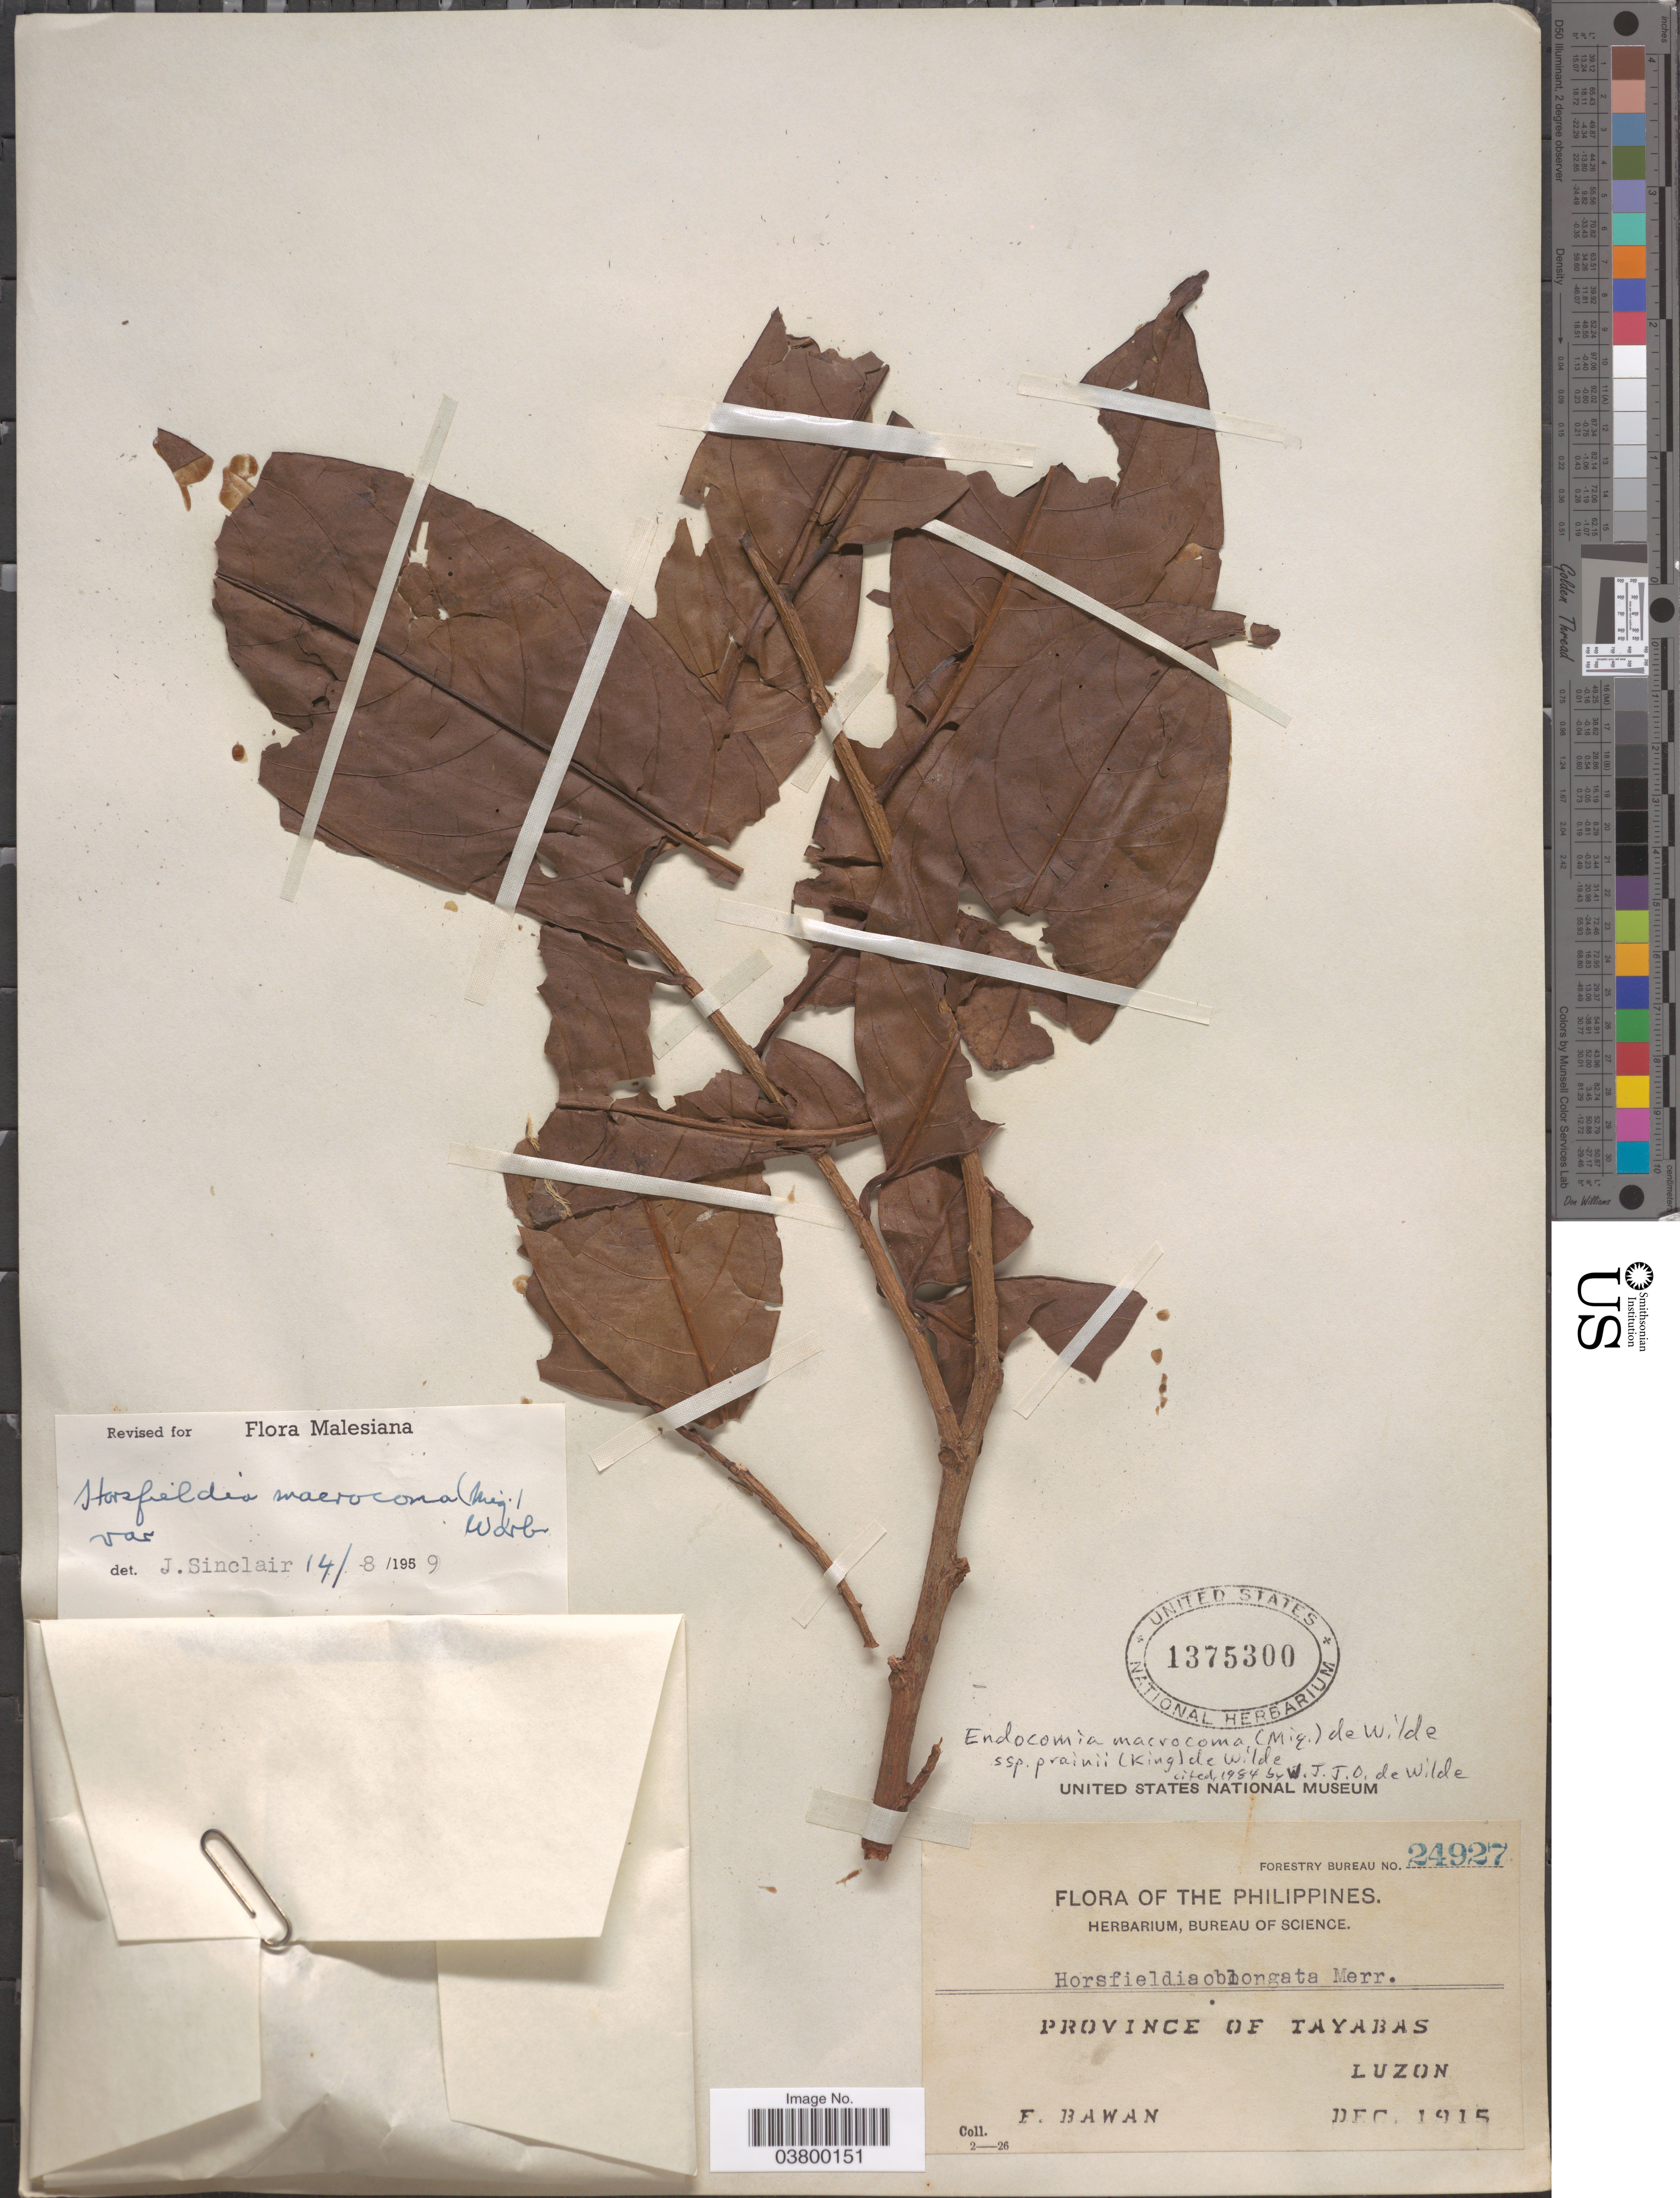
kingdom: Plantae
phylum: Tracheophyta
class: Magnoliopsida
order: Magnoliales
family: Myristicaceae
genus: Endocomia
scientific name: Endocomia macrocoma subsp. prainii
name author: (King) W.J. de Wilde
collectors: F. Bawan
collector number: Forestry Bureau 24927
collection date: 1915-12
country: Philippines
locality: Province of Tayabas, Luzon.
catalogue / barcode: US 1375300